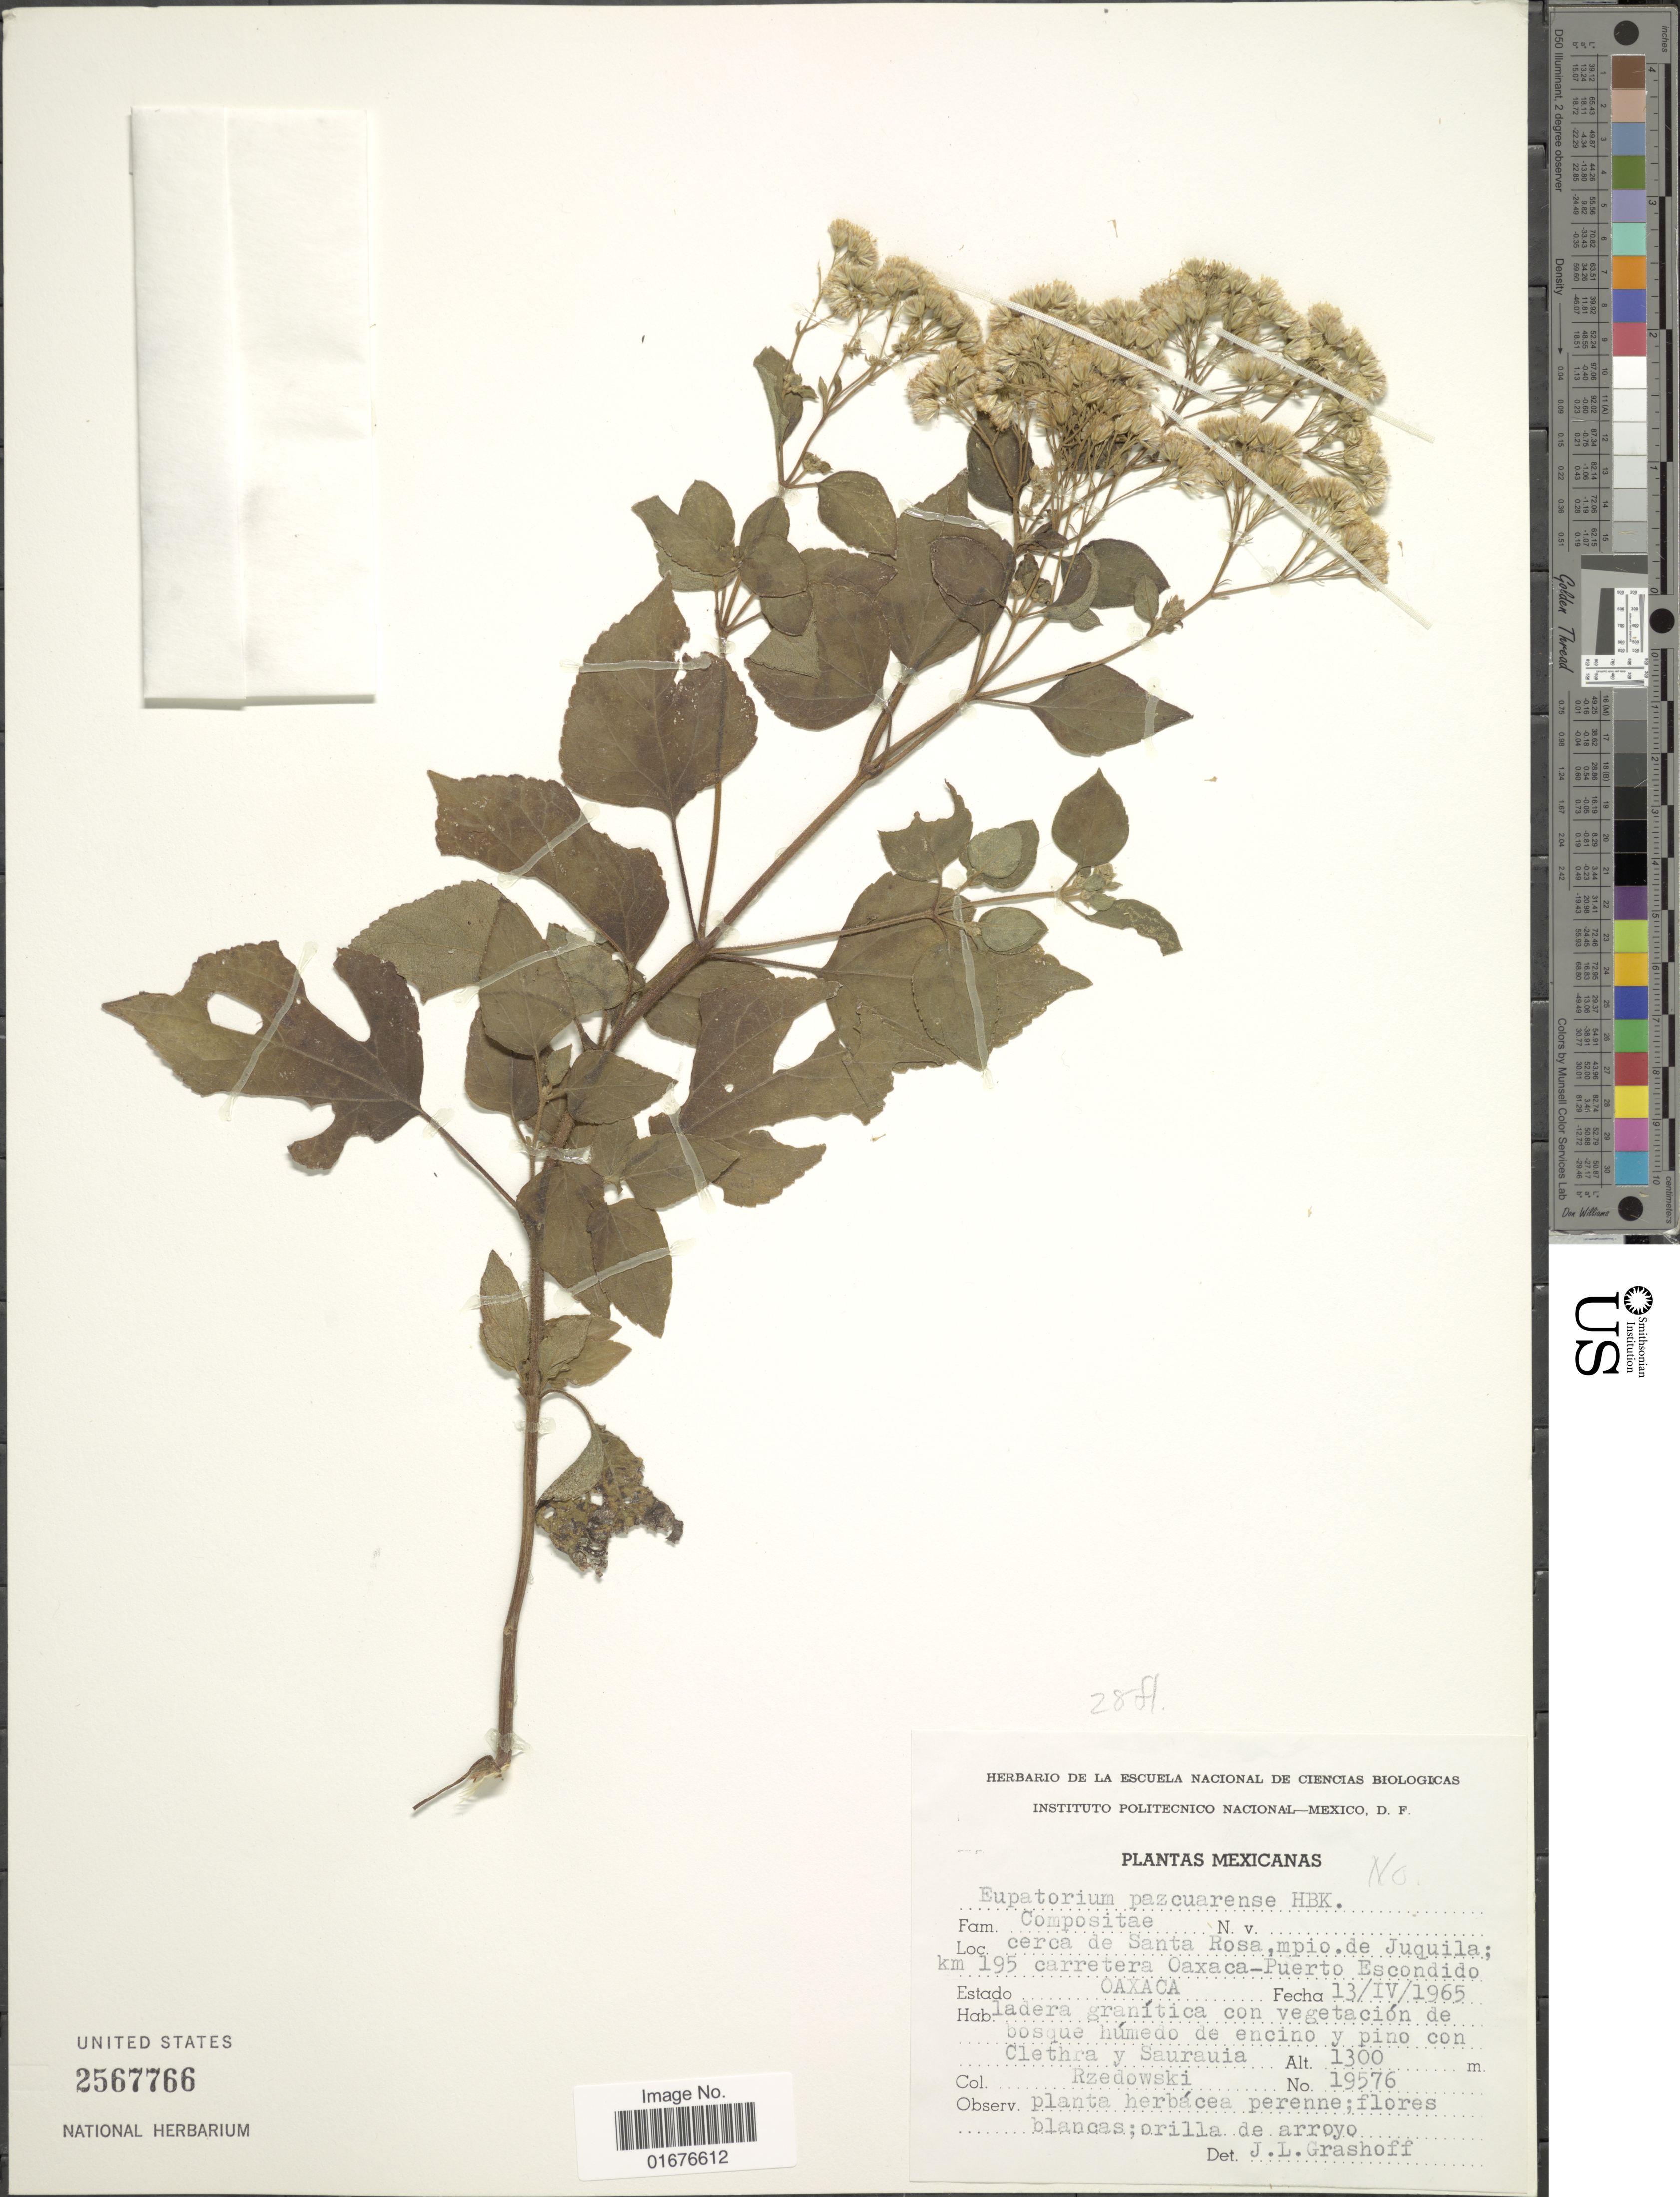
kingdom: Plantae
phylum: Tracheophyta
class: Magnoliopsida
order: Asterales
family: Asteraceae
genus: Ageratina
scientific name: Ageratina pichinchensis var. bustamenta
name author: (DC.) R.M. King & H. Rob.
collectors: Rzedowski, --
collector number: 19576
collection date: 1965-04-13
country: Mexico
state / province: Oaxaca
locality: Cerca de Santa Rosa, mpio. de Juquila; km 195 carretera Oaxaca- Puerto Escondido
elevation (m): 1300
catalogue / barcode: US 2567766